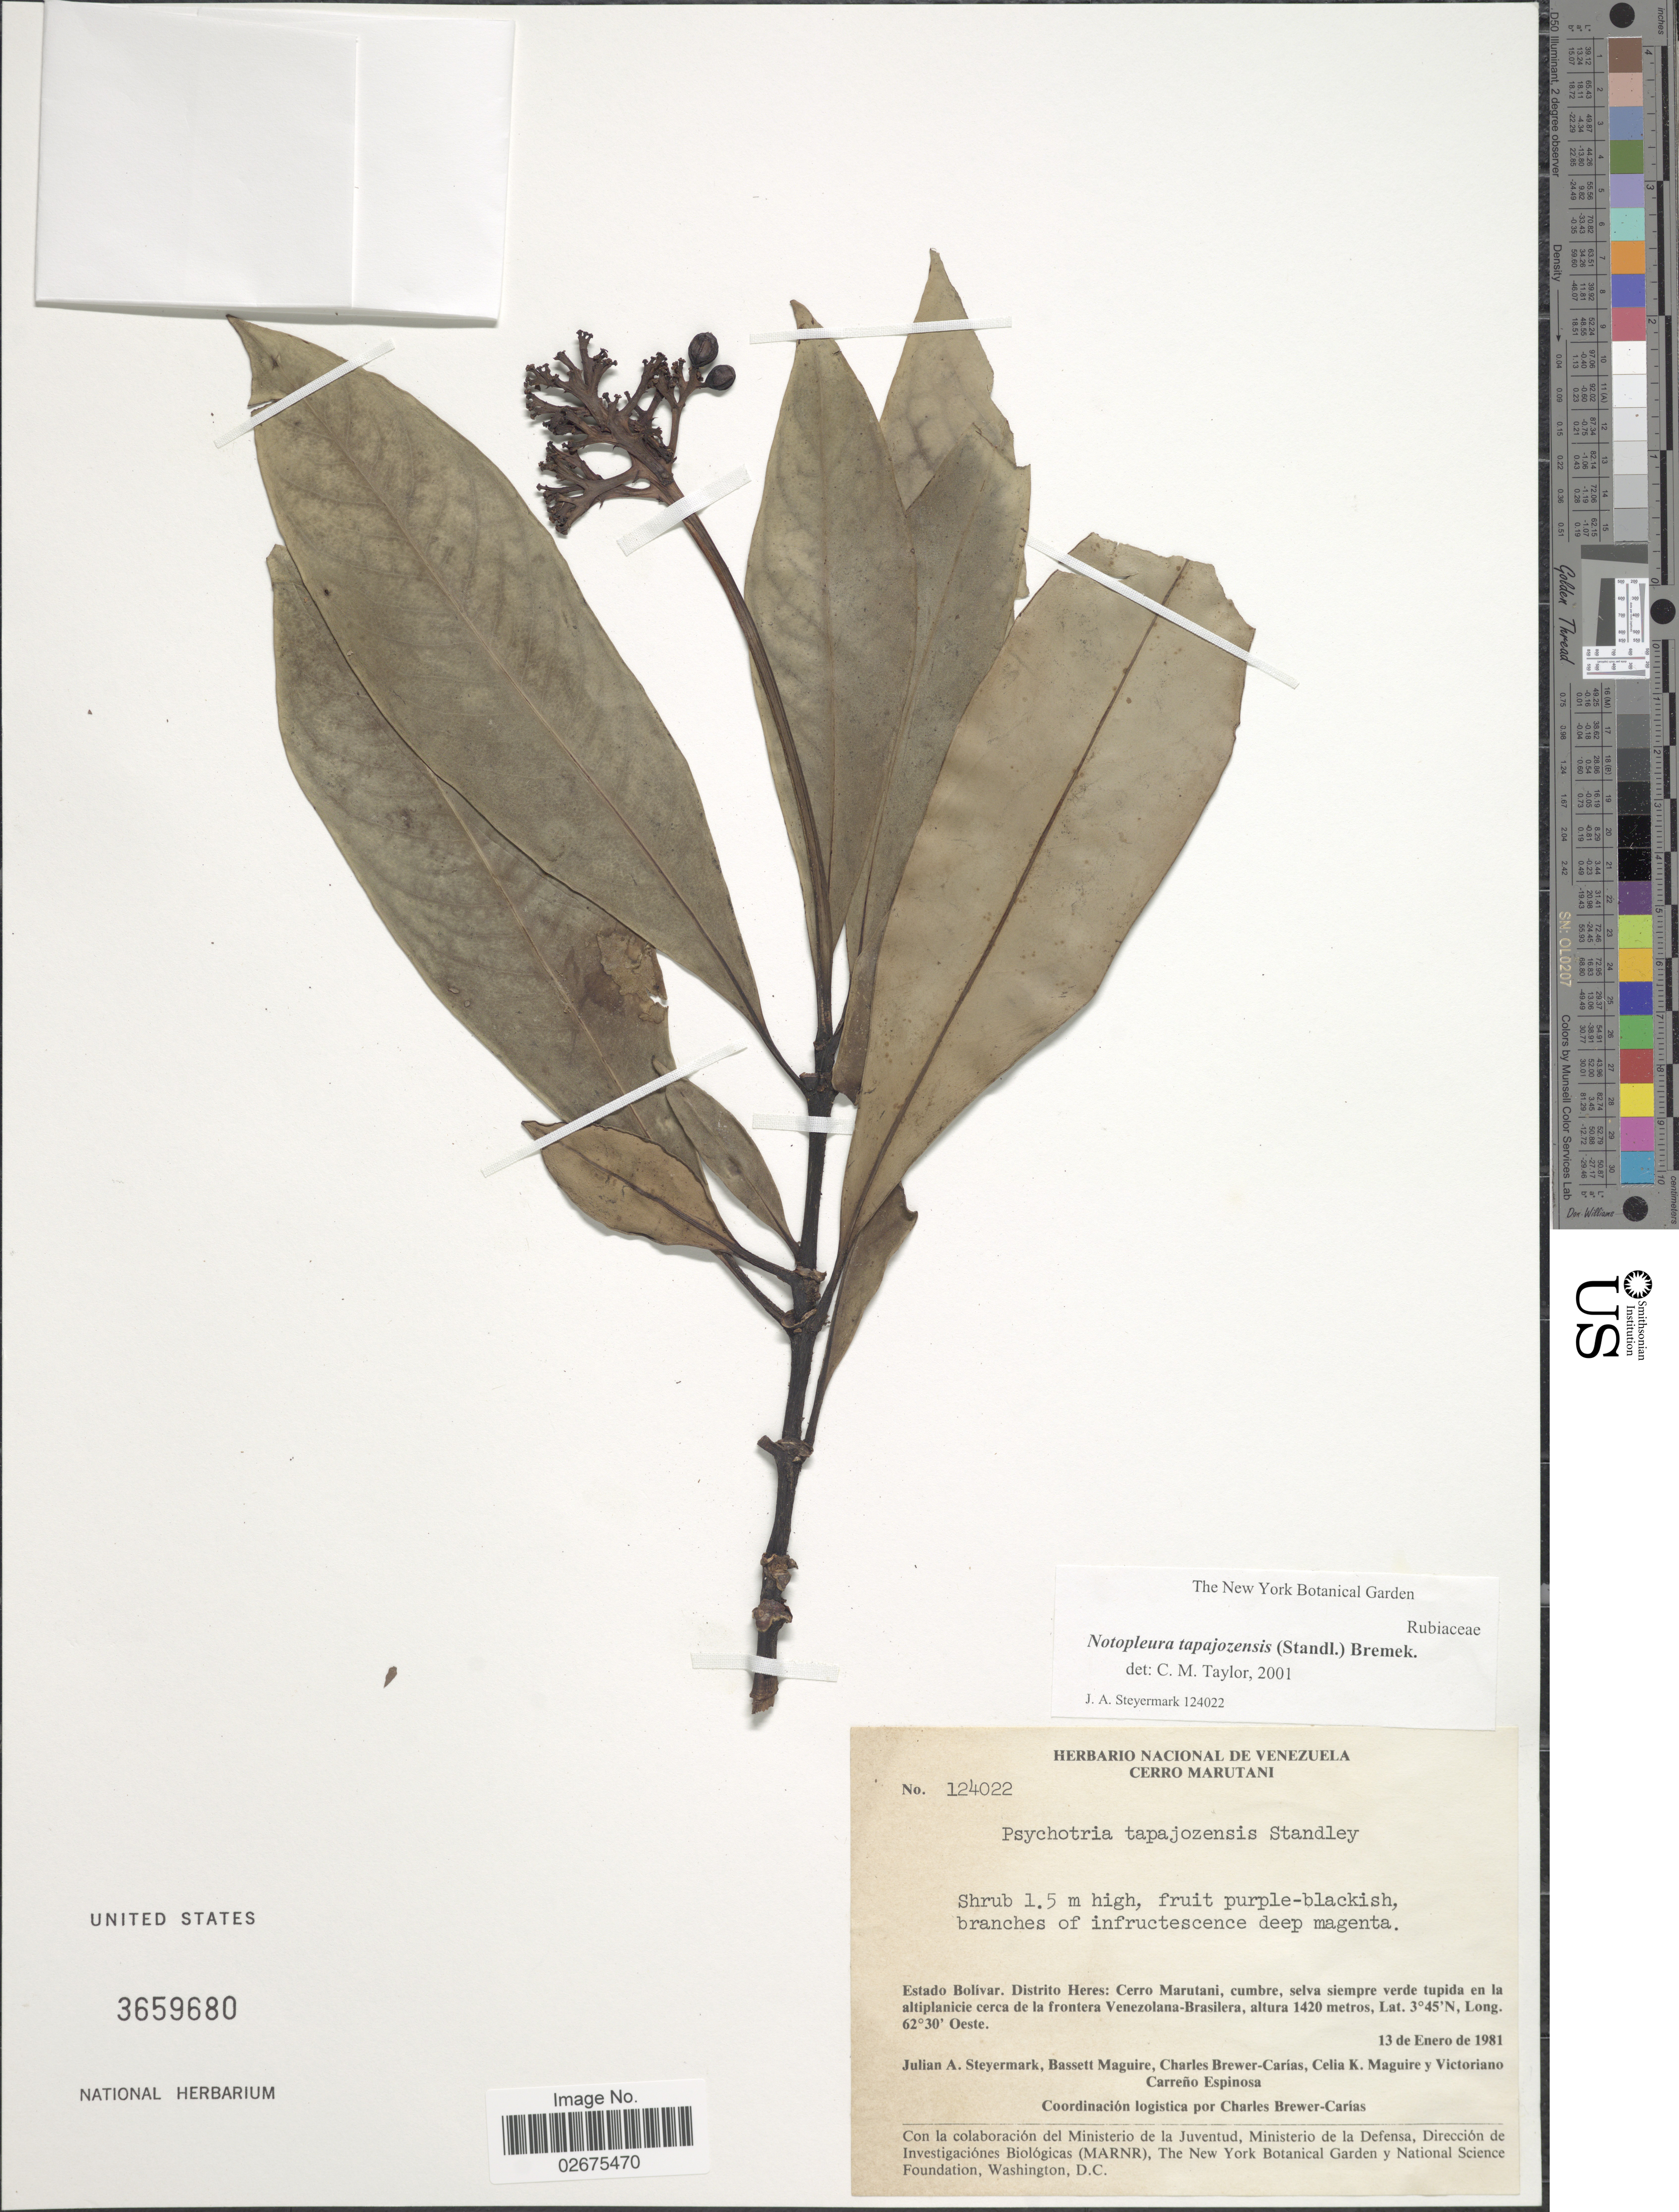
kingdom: Plantae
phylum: Tracheophyta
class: Magnoliopsida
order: Gentianales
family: Rubiaceae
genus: Notopleura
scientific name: Notopleura tapajozensis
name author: (Standl.) Bremek.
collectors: J. Steyermark, B. Maguire, C. Brewer-Carias, C. K. Maguire & et al.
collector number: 124022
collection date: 1981-01-13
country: Venezuela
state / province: Bolivar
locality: Distrito Heres: cerro Marutani, cumbre, selva siempre verde tupida en la altiplanicie cerca de la fromtera Venezolana-Brasilera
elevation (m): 1420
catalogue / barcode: US 3659680